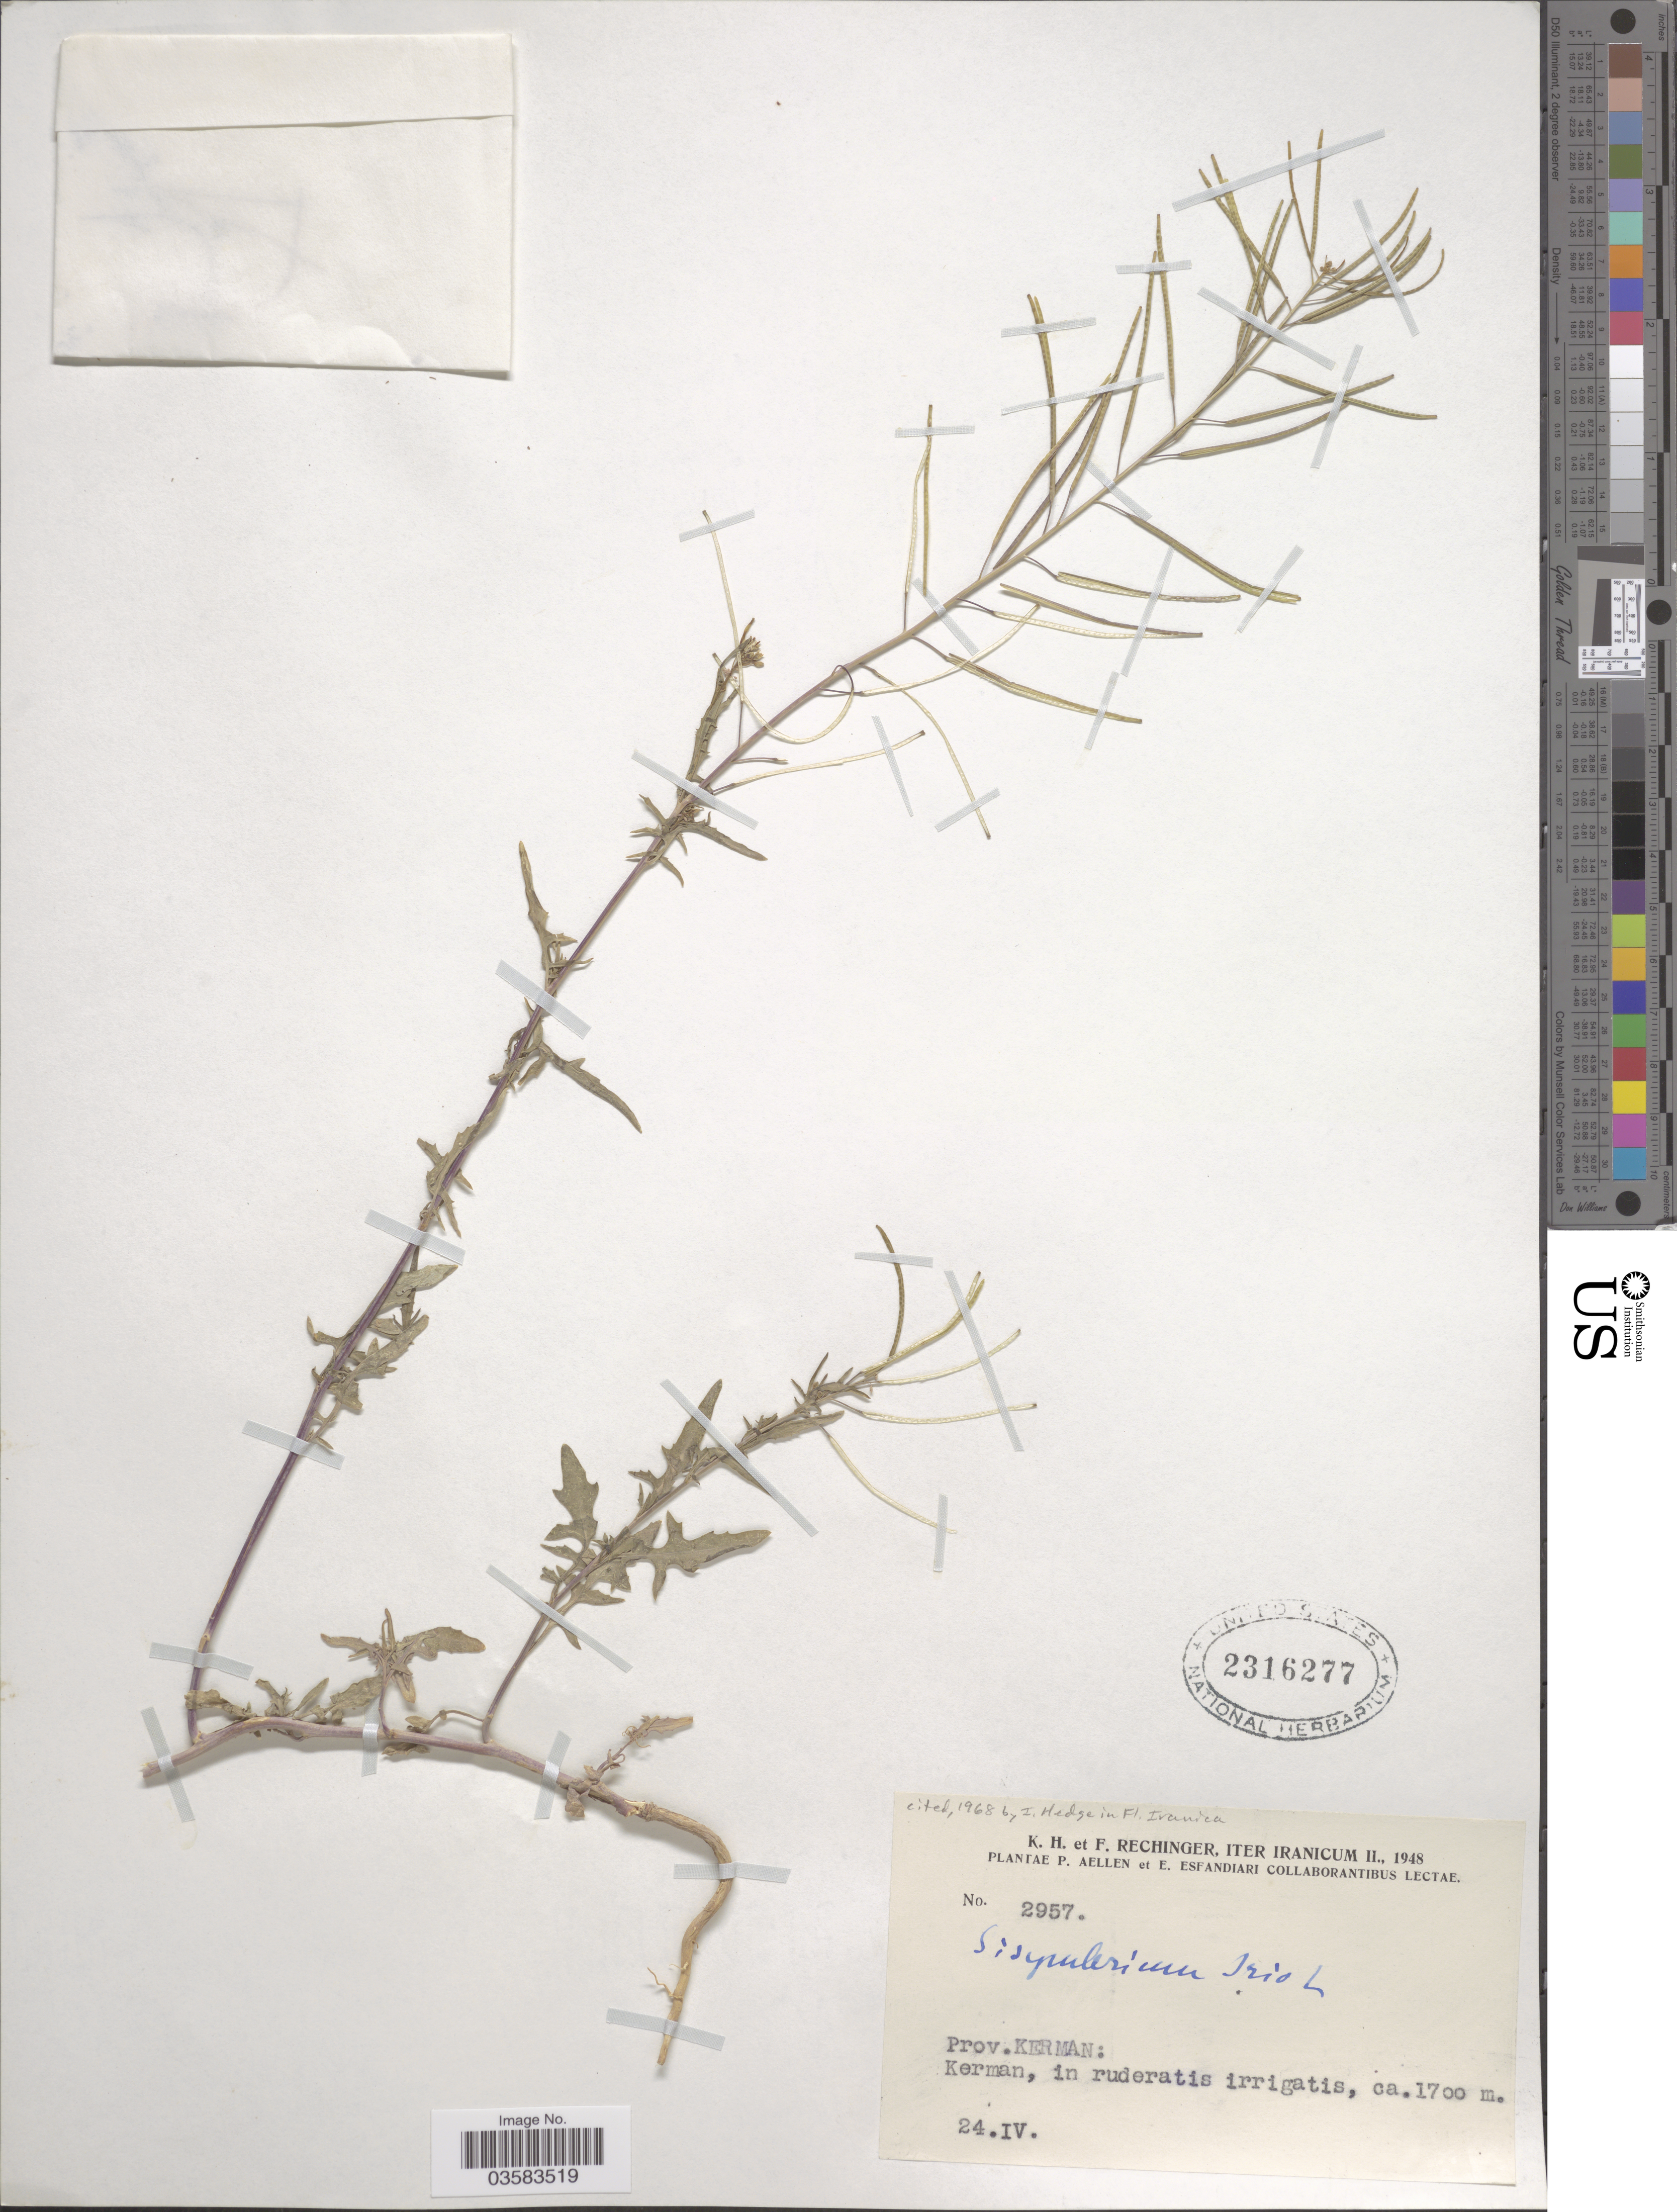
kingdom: Plantae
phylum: Tracheophyta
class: Magnoliopsida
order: Brassicales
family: Brassicaceae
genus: Sisymbrium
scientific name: Sisymbrium irio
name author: L.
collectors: K. H. Rechinger & F. Rechinger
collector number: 2957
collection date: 1948-04-24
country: Iran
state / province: Kerman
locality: Kerman, in ruderatis irrigatis.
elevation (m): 1700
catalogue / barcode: US 2316277